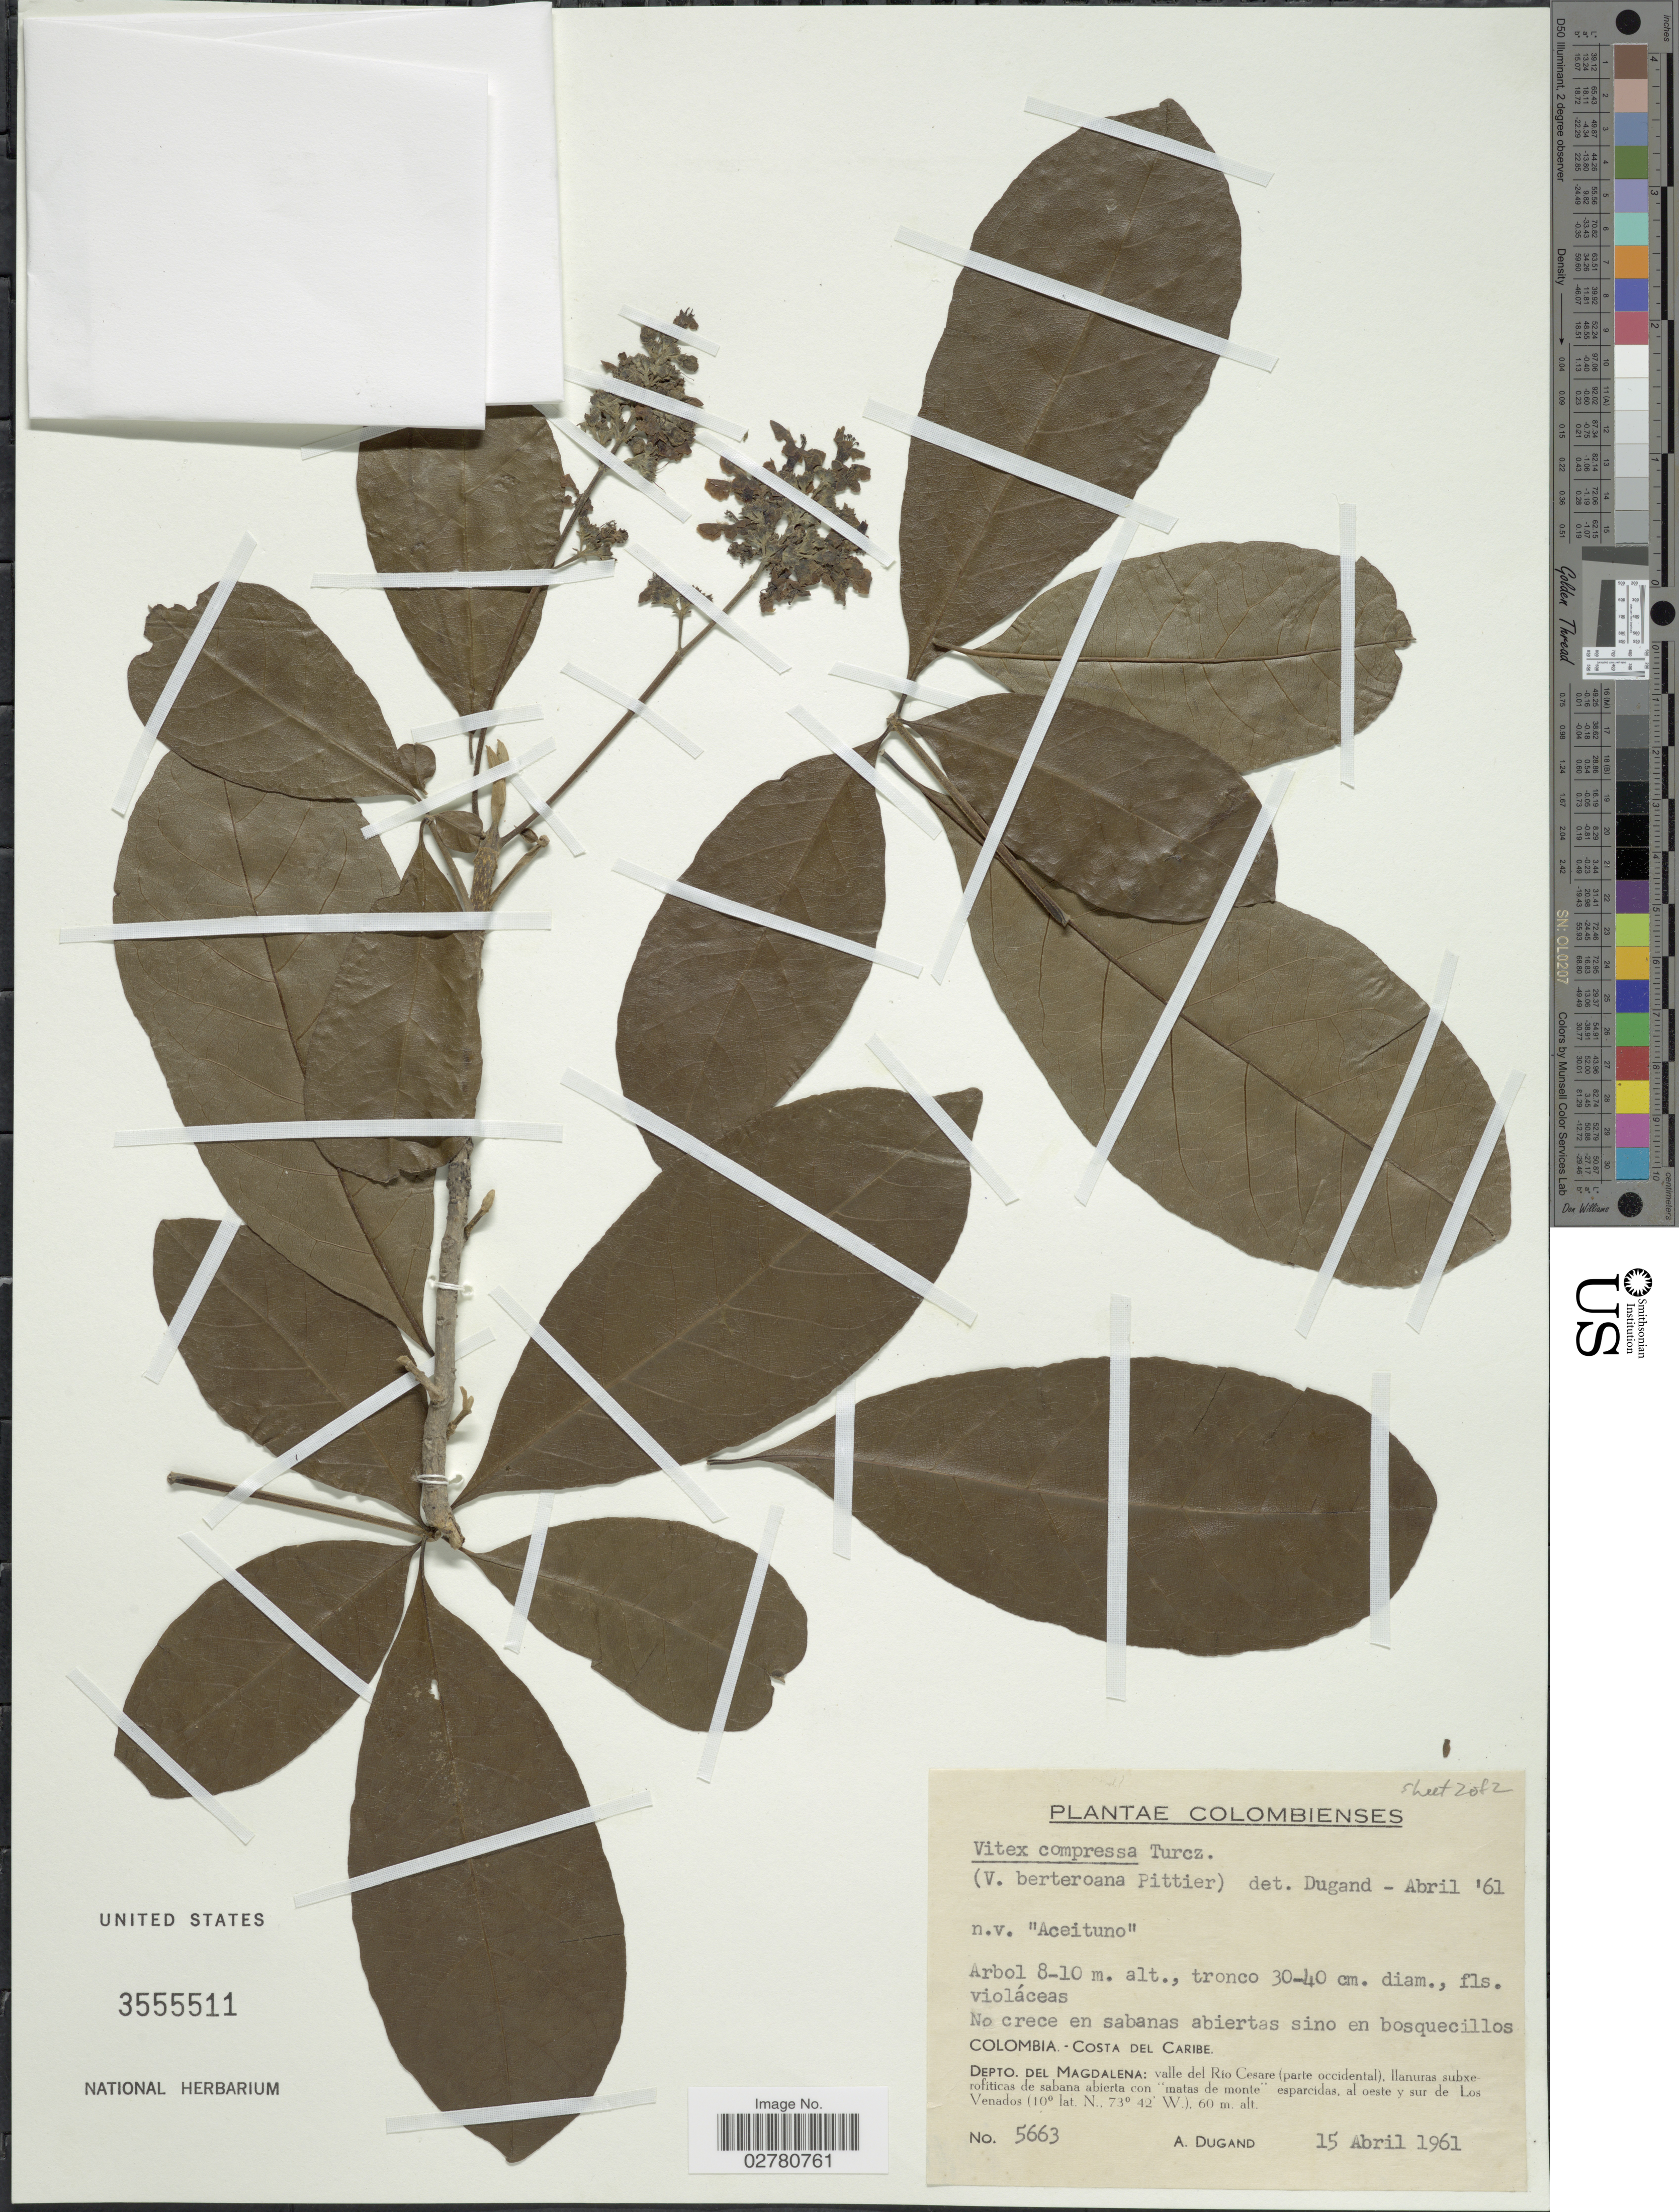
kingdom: Plantae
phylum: Tracheophyta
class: Magnoliopsida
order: Lamiales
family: Lamiaceae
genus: Vitex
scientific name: Vitex compressa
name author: Turcz.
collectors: A. Dugand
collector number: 5663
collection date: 1961-04-15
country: Colombia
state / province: Magdalena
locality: Costa del Caribe. Depto. del Magdalena: valle del Río Cesare (parte occidental), al oeste y sur de Los Venados.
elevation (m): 60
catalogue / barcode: US 3555511